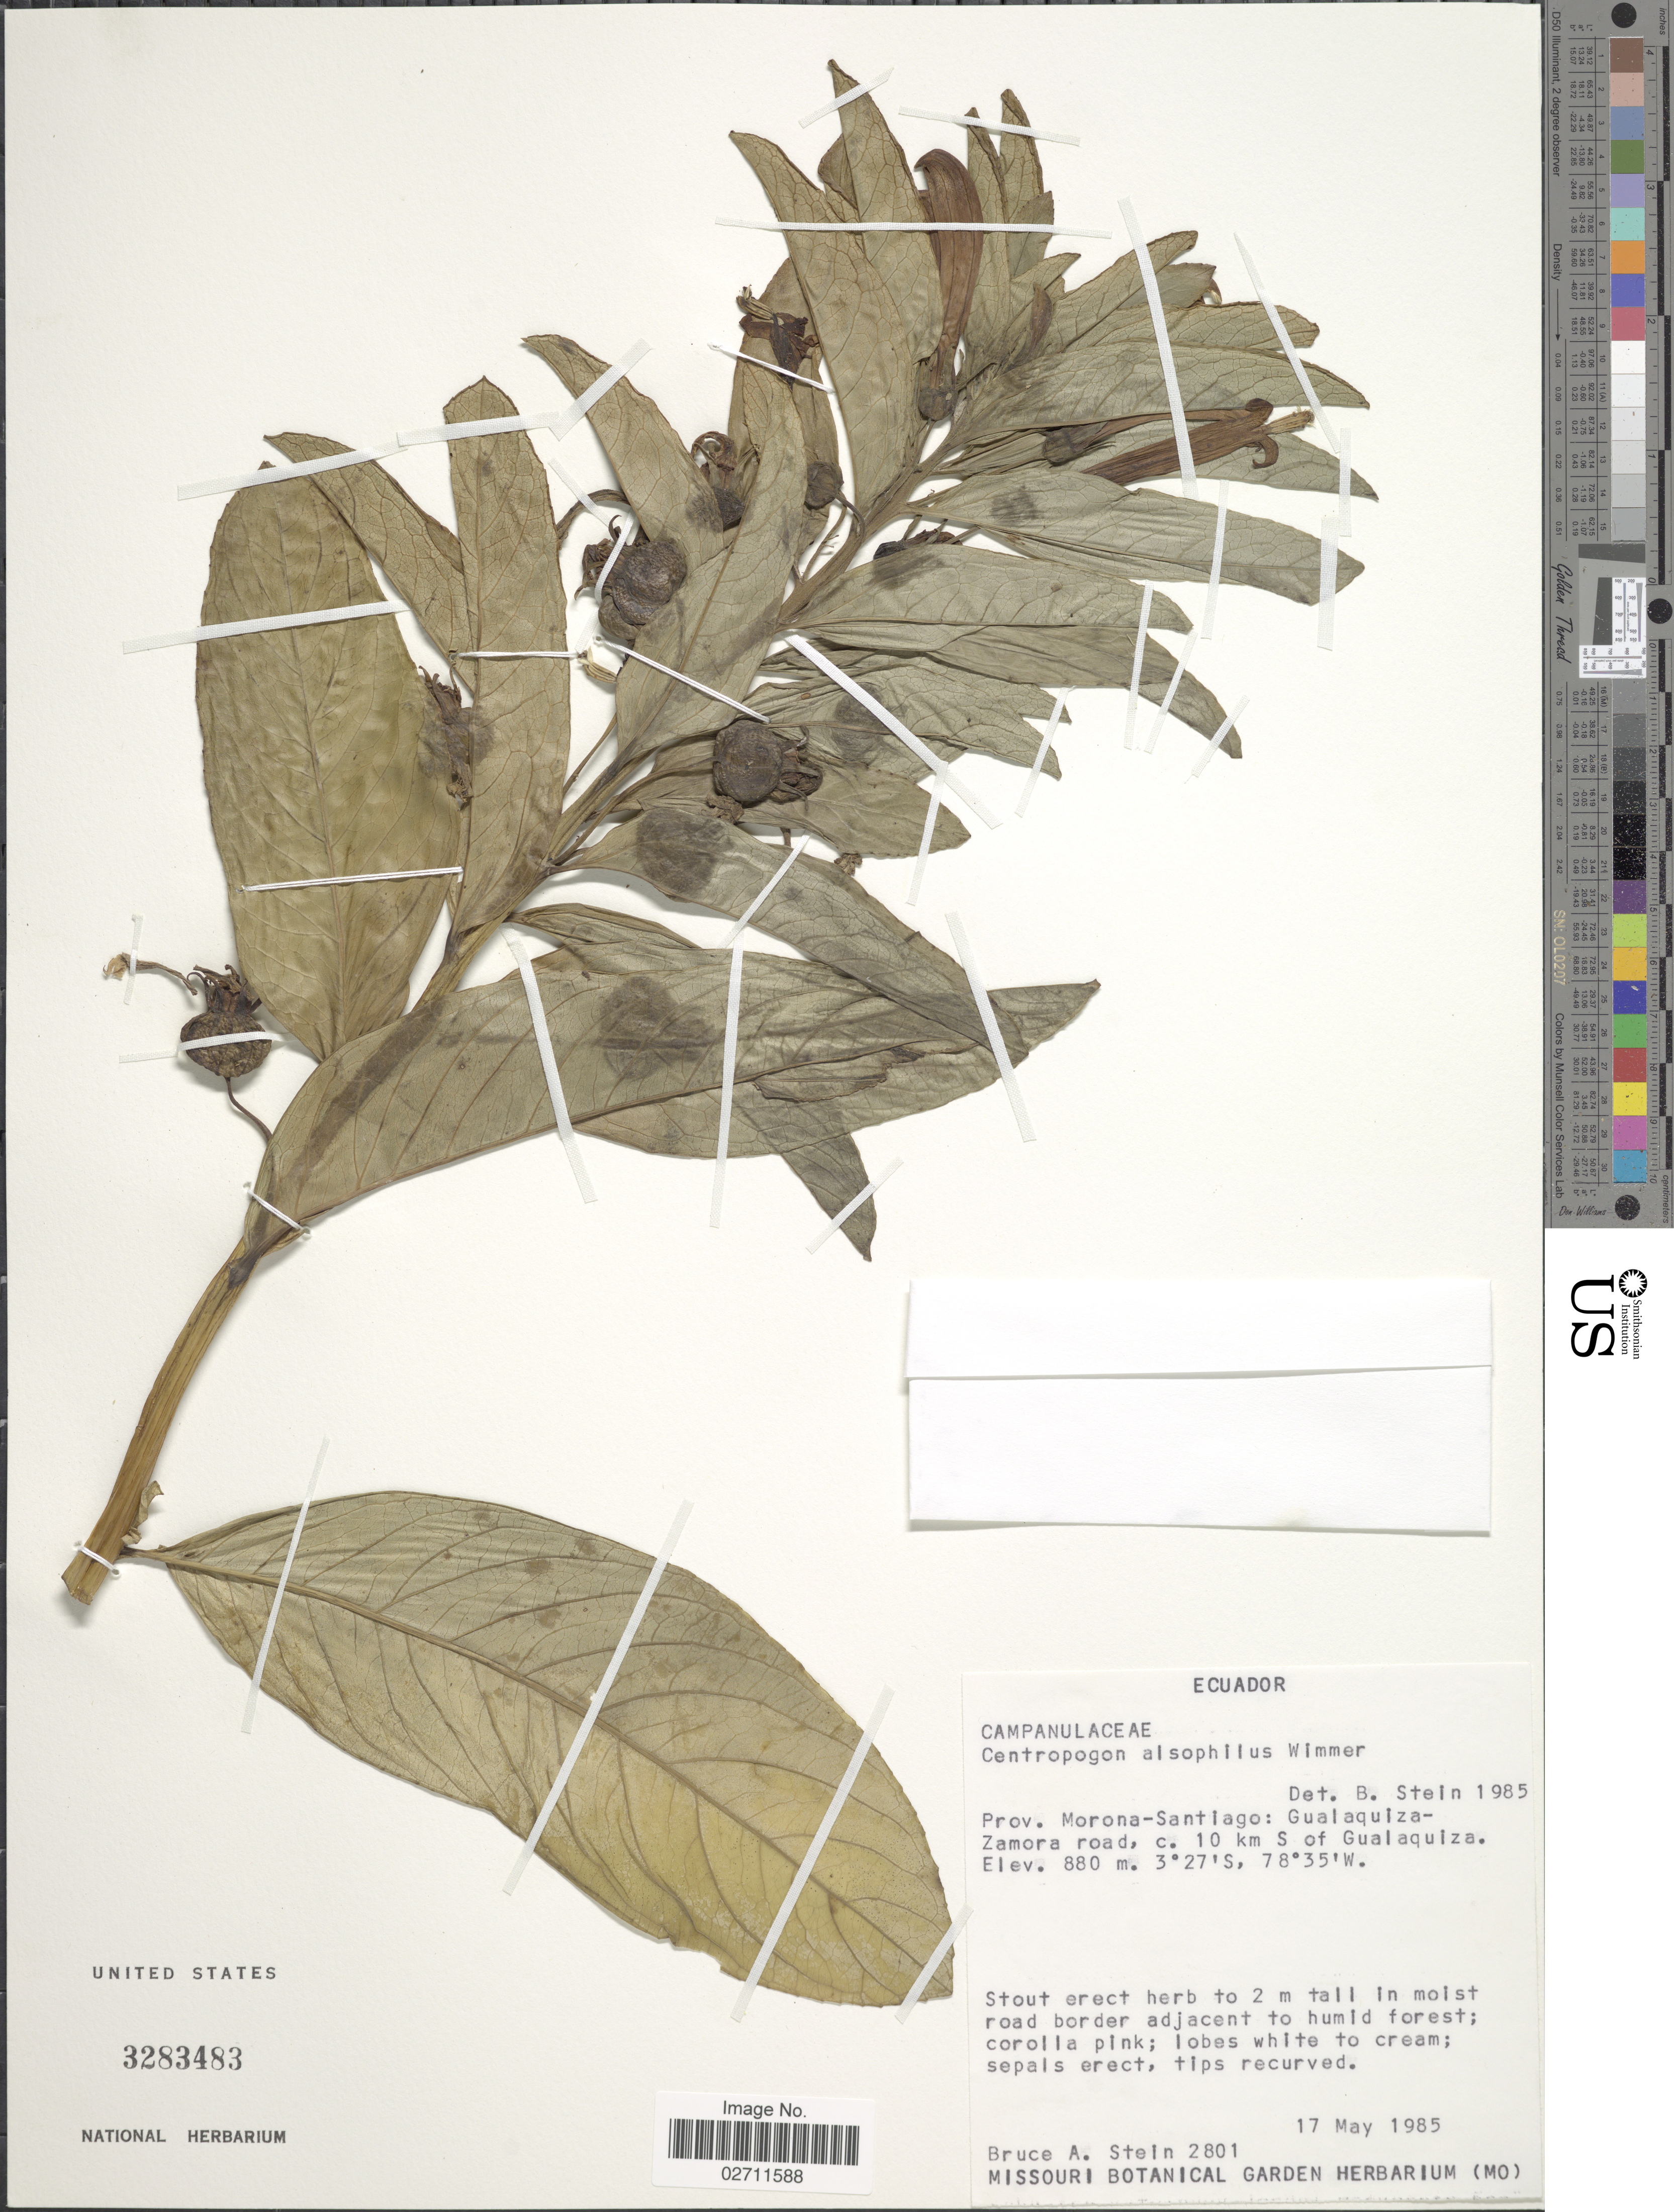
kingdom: Plantae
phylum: Tracheophyta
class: Magnoliopsida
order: Asterales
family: Campanulaceae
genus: Centropogon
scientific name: Centropogon alsophilus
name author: E. Wimm. in J.F. Macbr.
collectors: B. A. Stein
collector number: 2801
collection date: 1985-05-17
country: Ecuador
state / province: Morona-Santiago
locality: Gualaquiza-Zamora road, c. 10 km S of Gualaquiza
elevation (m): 880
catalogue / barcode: US 3283483